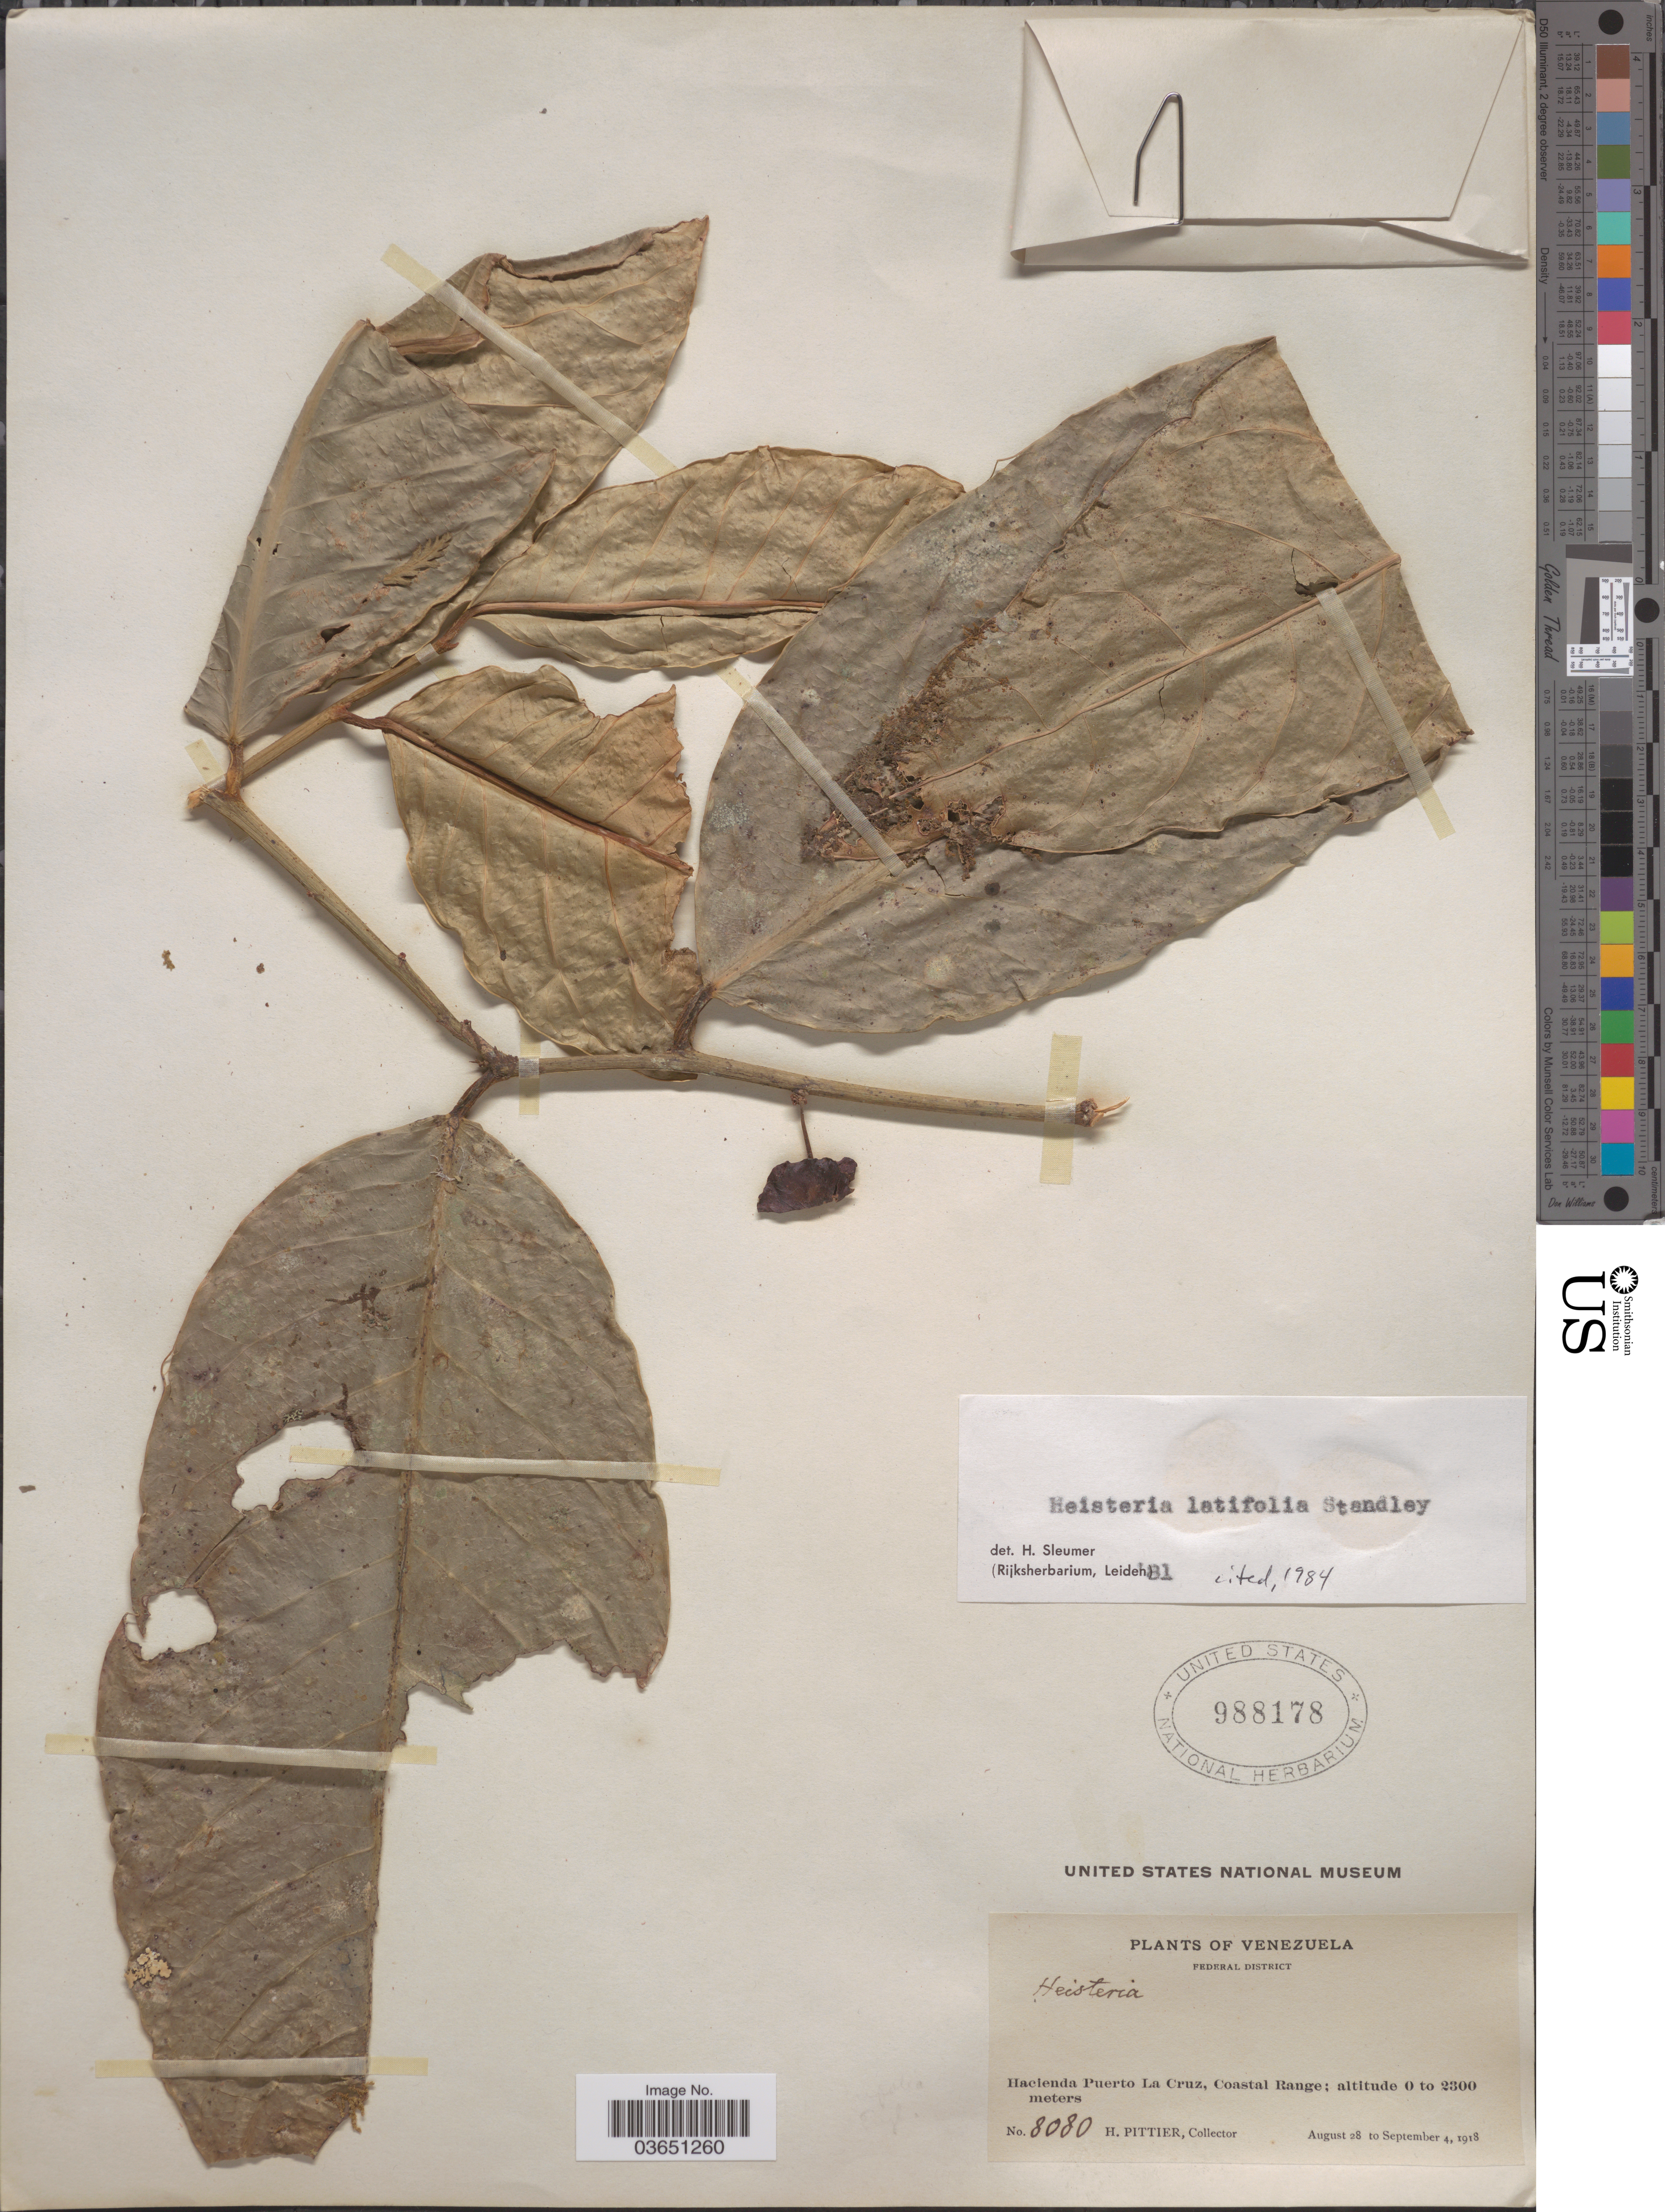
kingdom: Plantae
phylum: Tracheophyta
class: Magnoliopsida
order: Santalales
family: Erythropalaceae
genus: Heisteria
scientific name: Heisteria latifolia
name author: Standl.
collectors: H. F. Pittier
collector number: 8080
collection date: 1918-08-28/1918-09-04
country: Venezuela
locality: Federal District. Hacienda Puerto La Cruz, Coastal Range.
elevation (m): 0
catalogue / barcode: US 988178